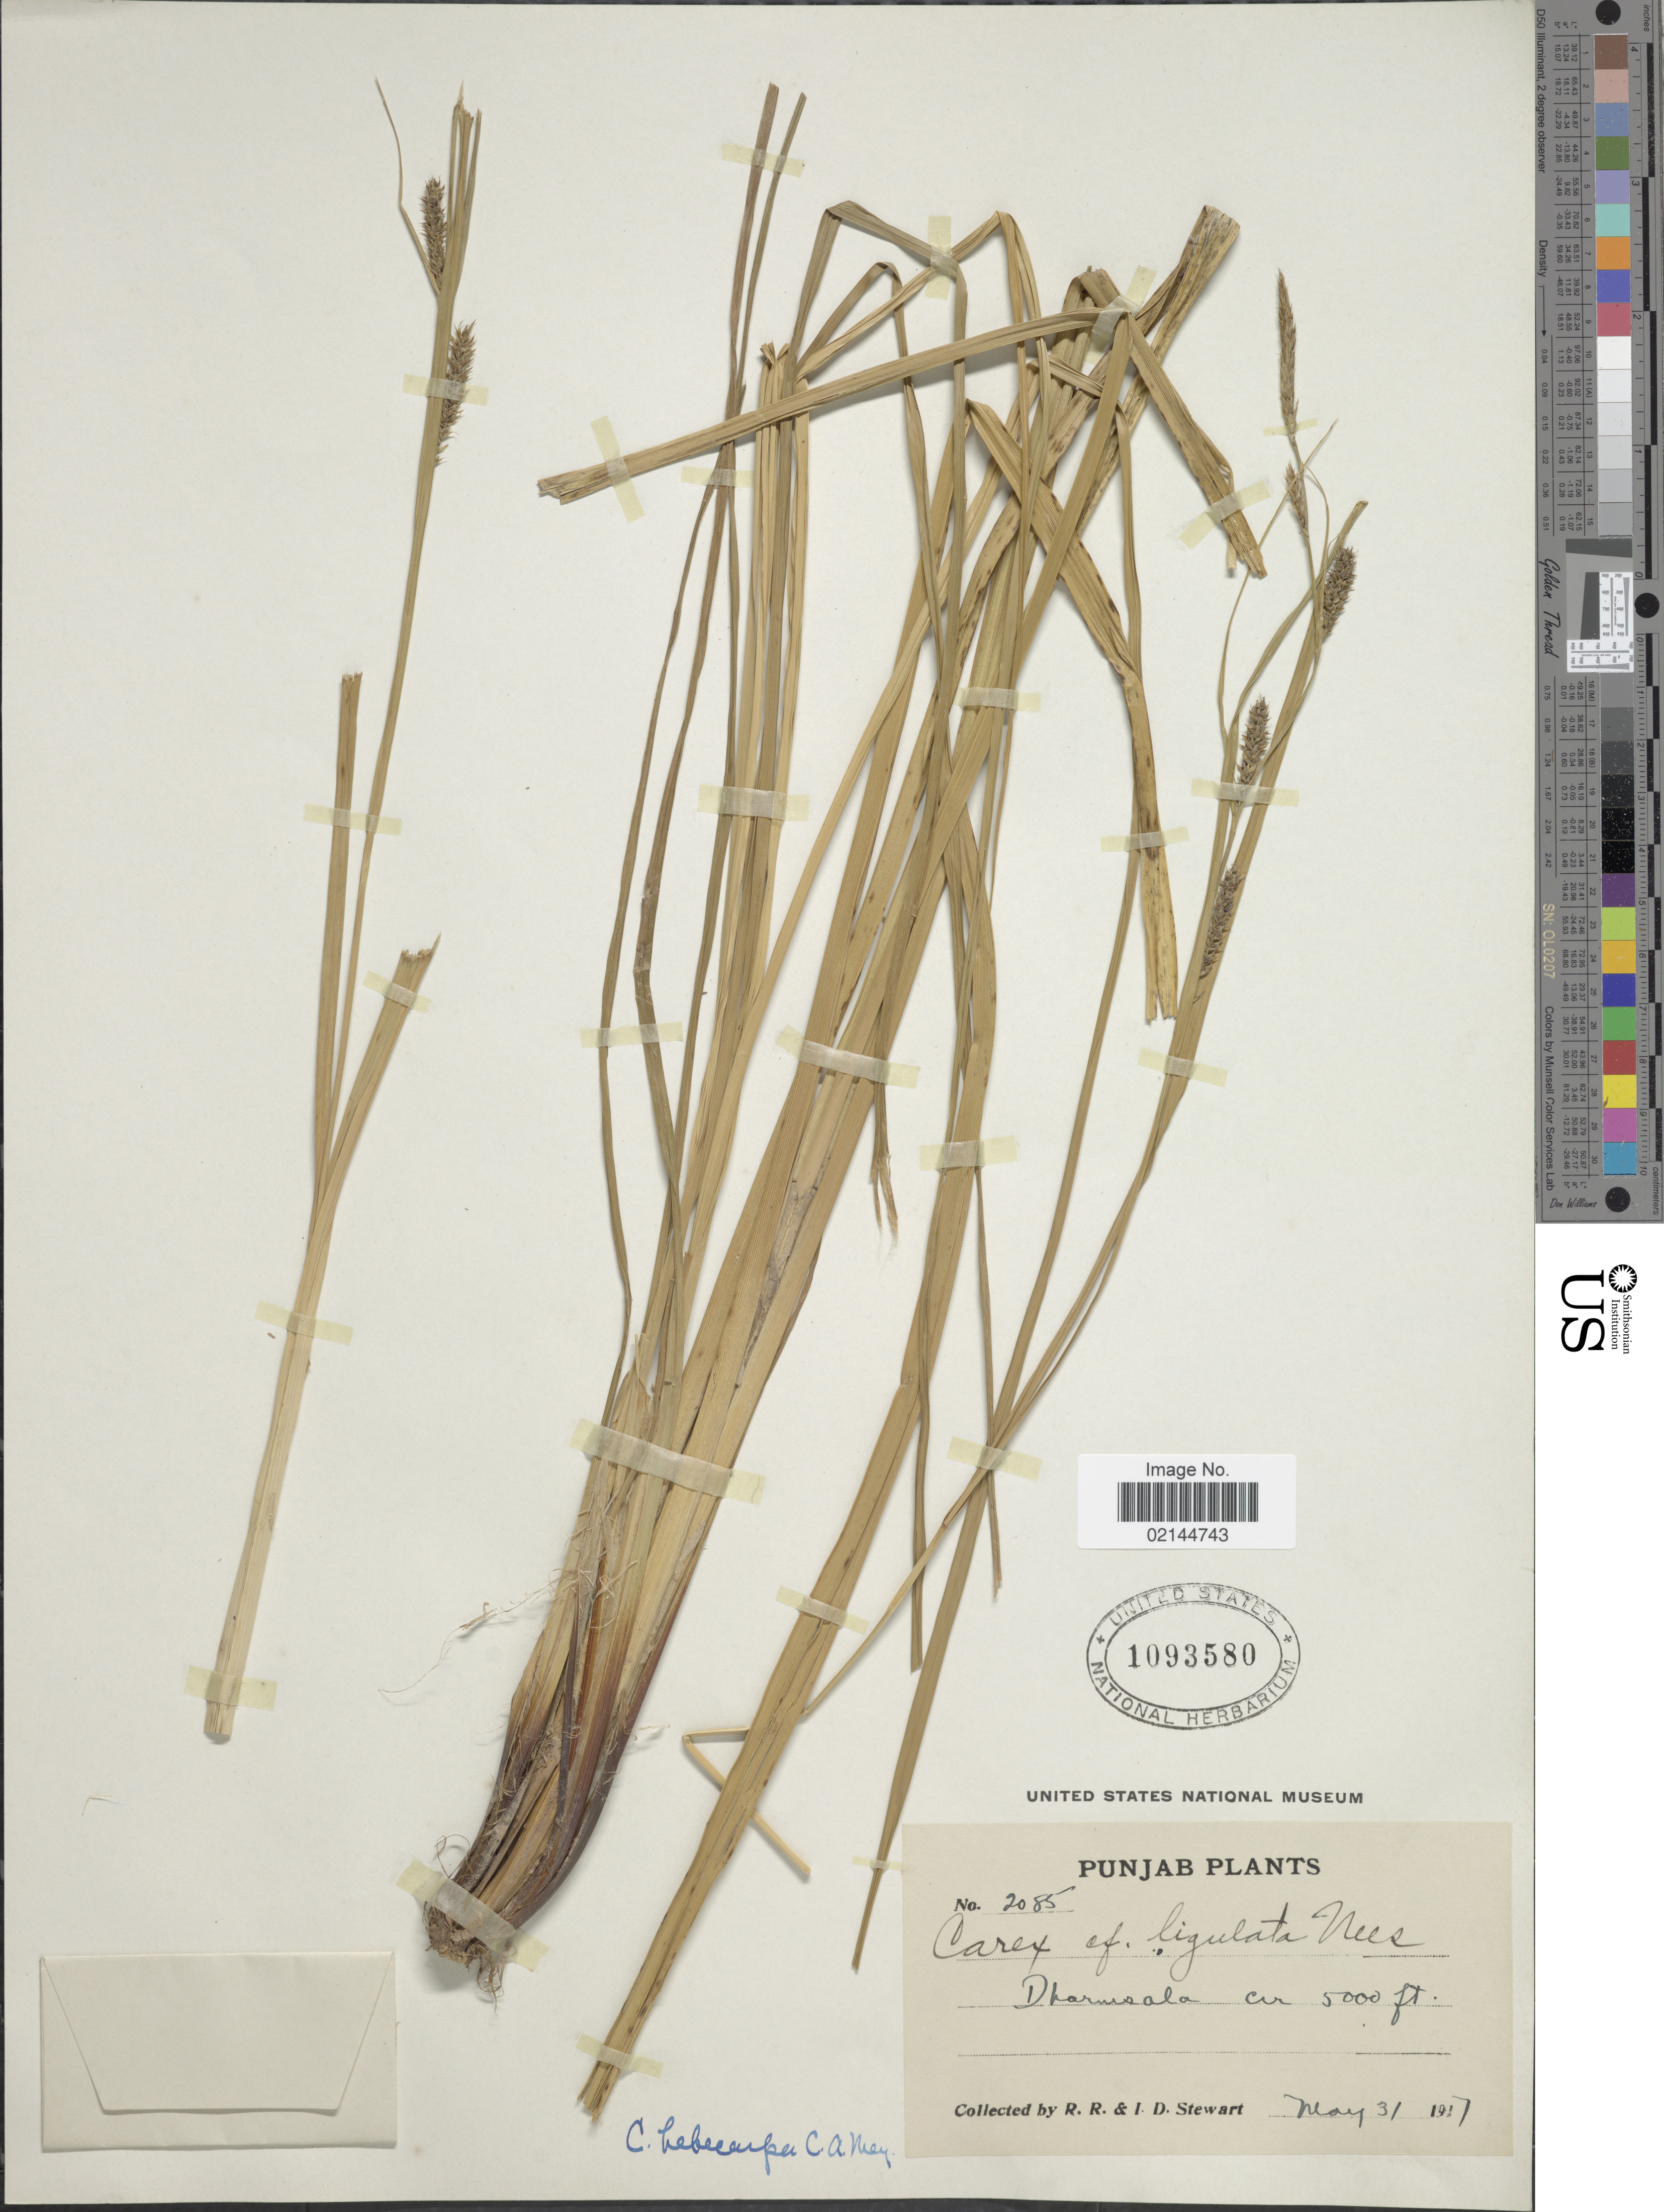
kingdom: Plantae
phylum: Tracheophyta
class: Liliopsida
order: Poales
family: Cyperaceae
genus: Carex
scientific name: Carex hebecarpa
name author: C.A. Mey.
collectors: R. R. Stewart & I. Stewart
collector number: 2085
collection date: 1917-05-31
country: India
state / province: Himachal Pradesh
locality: Dharamsala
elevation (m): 1524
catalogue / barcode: US 1093580